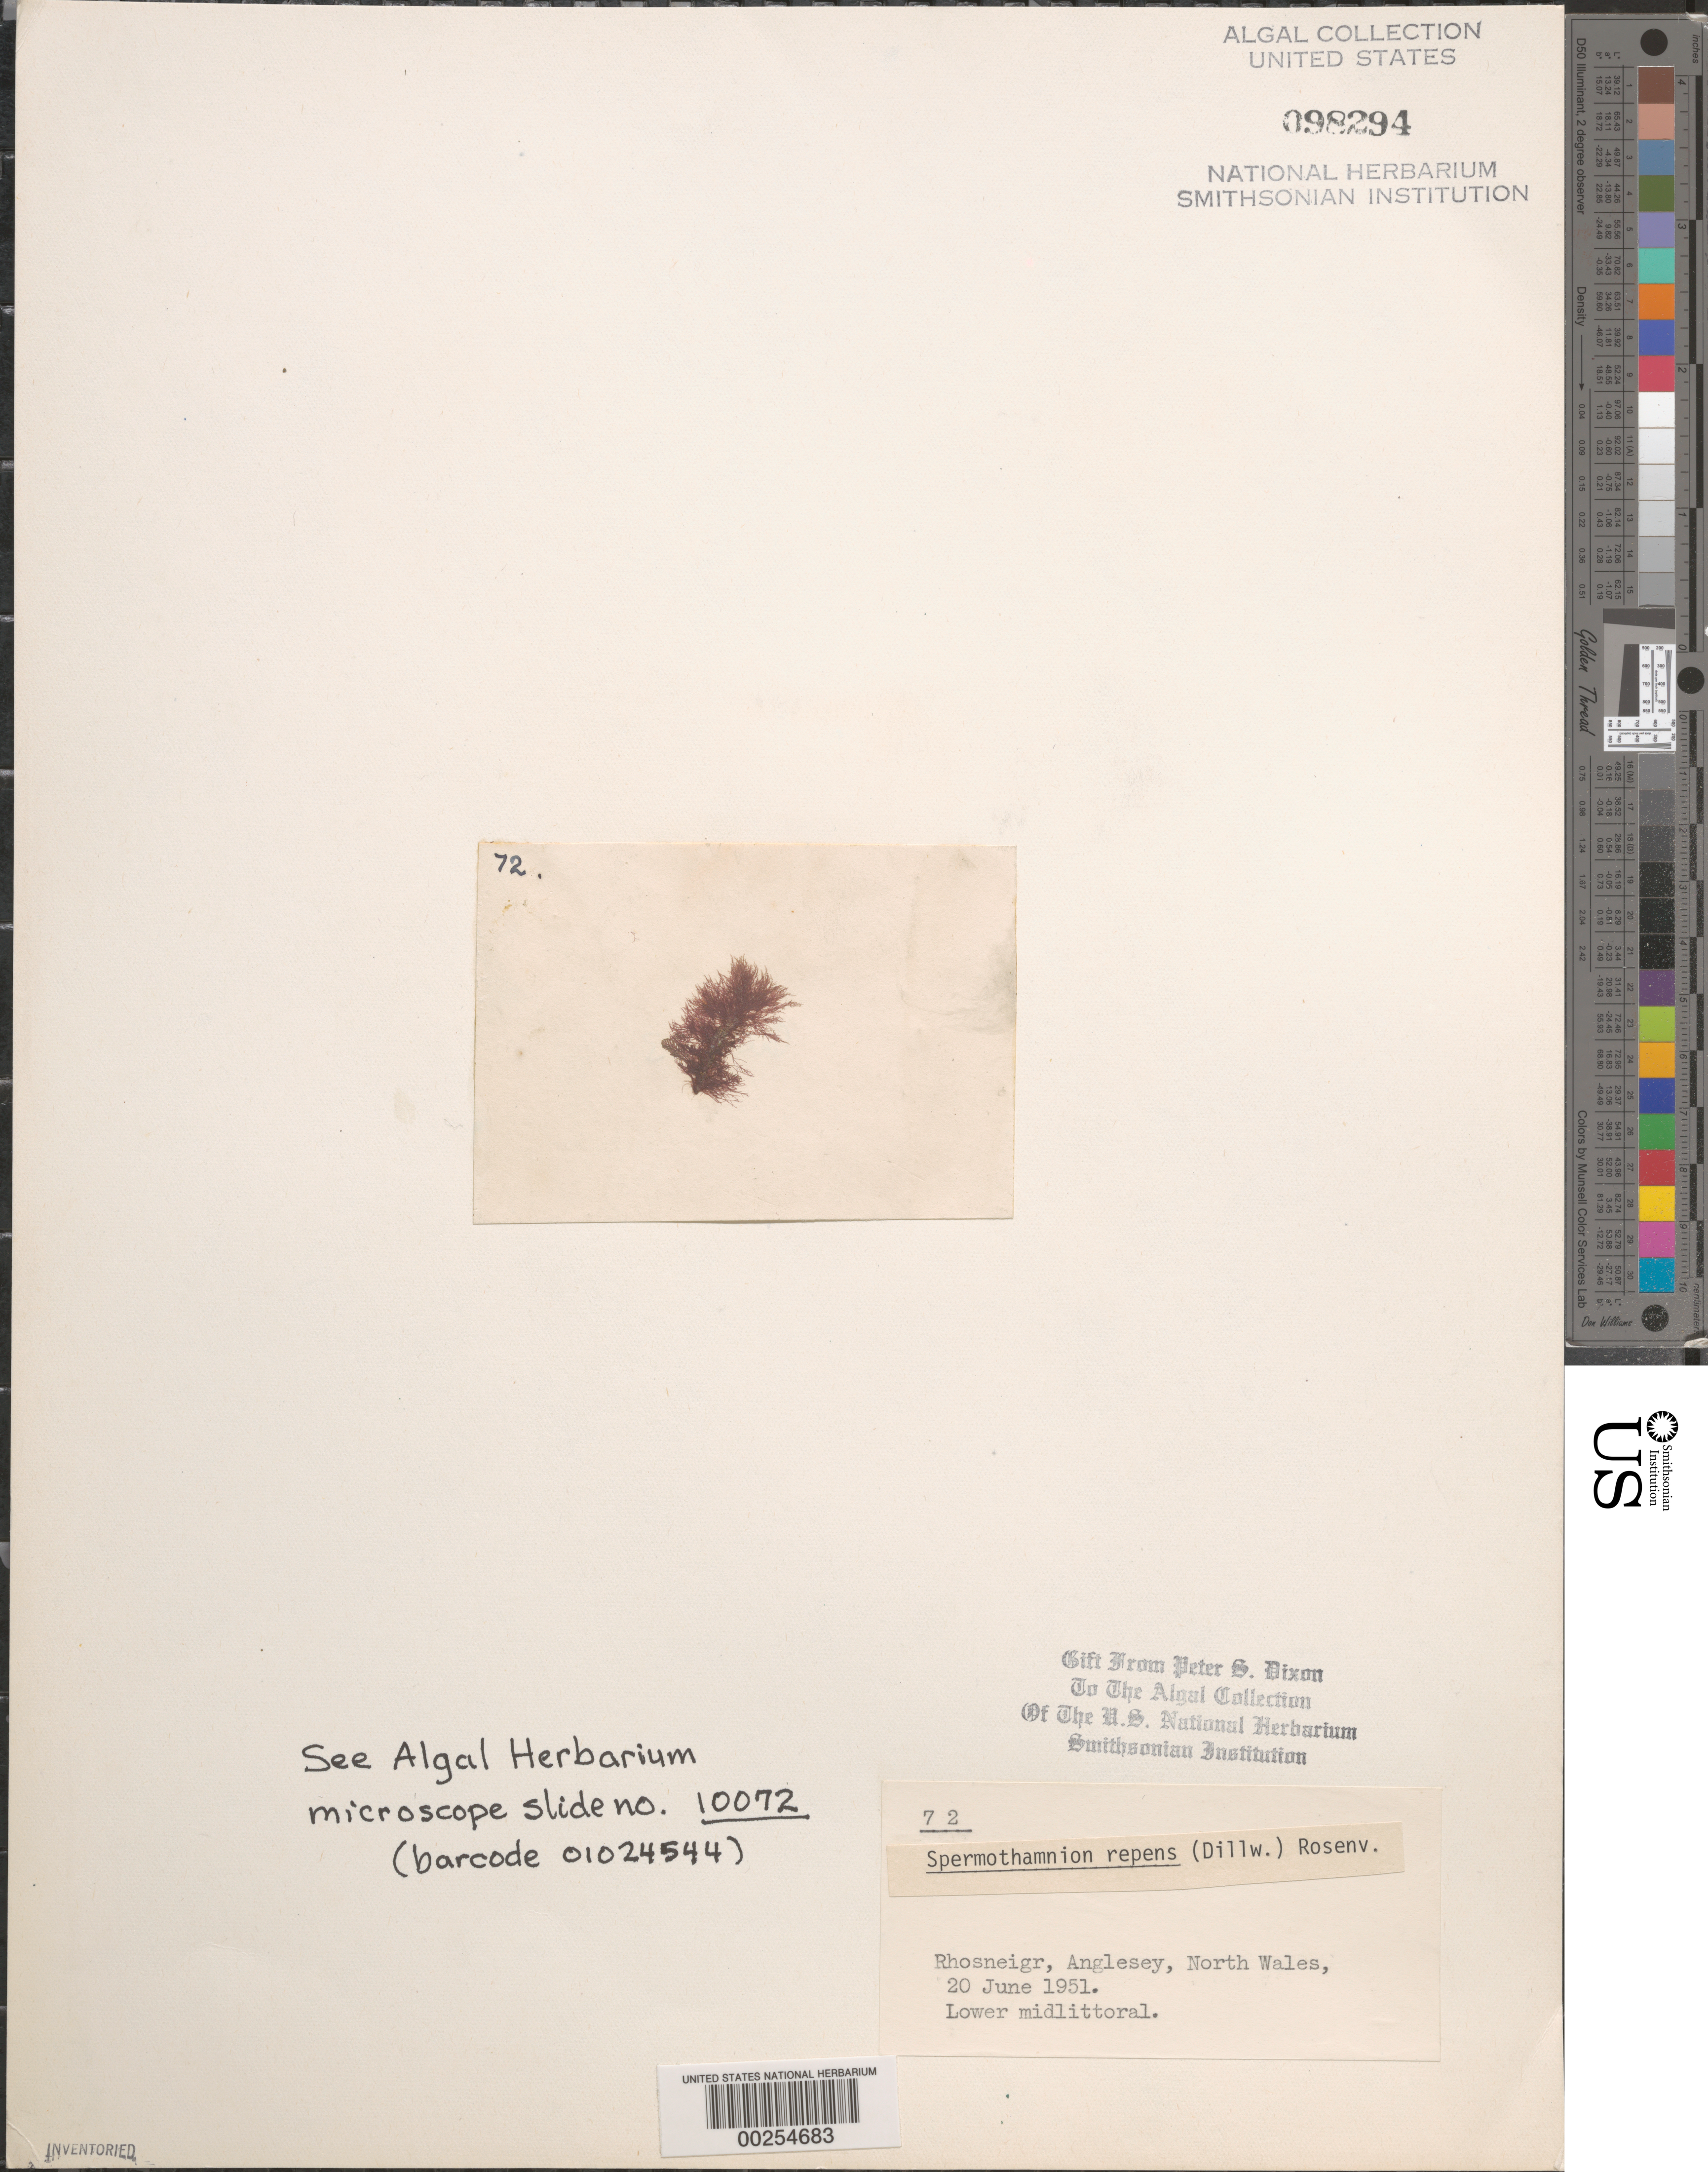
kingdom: Plantae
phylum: Rhodophyta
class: Florideophyceae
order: Ceramiales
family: Wrangeliaceae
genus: Spermothamnion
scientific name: Spermothamnion repens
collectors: P. S. Dixon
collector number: PSD 72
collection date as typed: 20 Jun 1951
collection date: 1951-06-20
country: United Kingdom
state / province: Wales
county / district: Gwynedd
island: Anglesey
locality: Rhosneigr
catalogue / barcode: US 98294